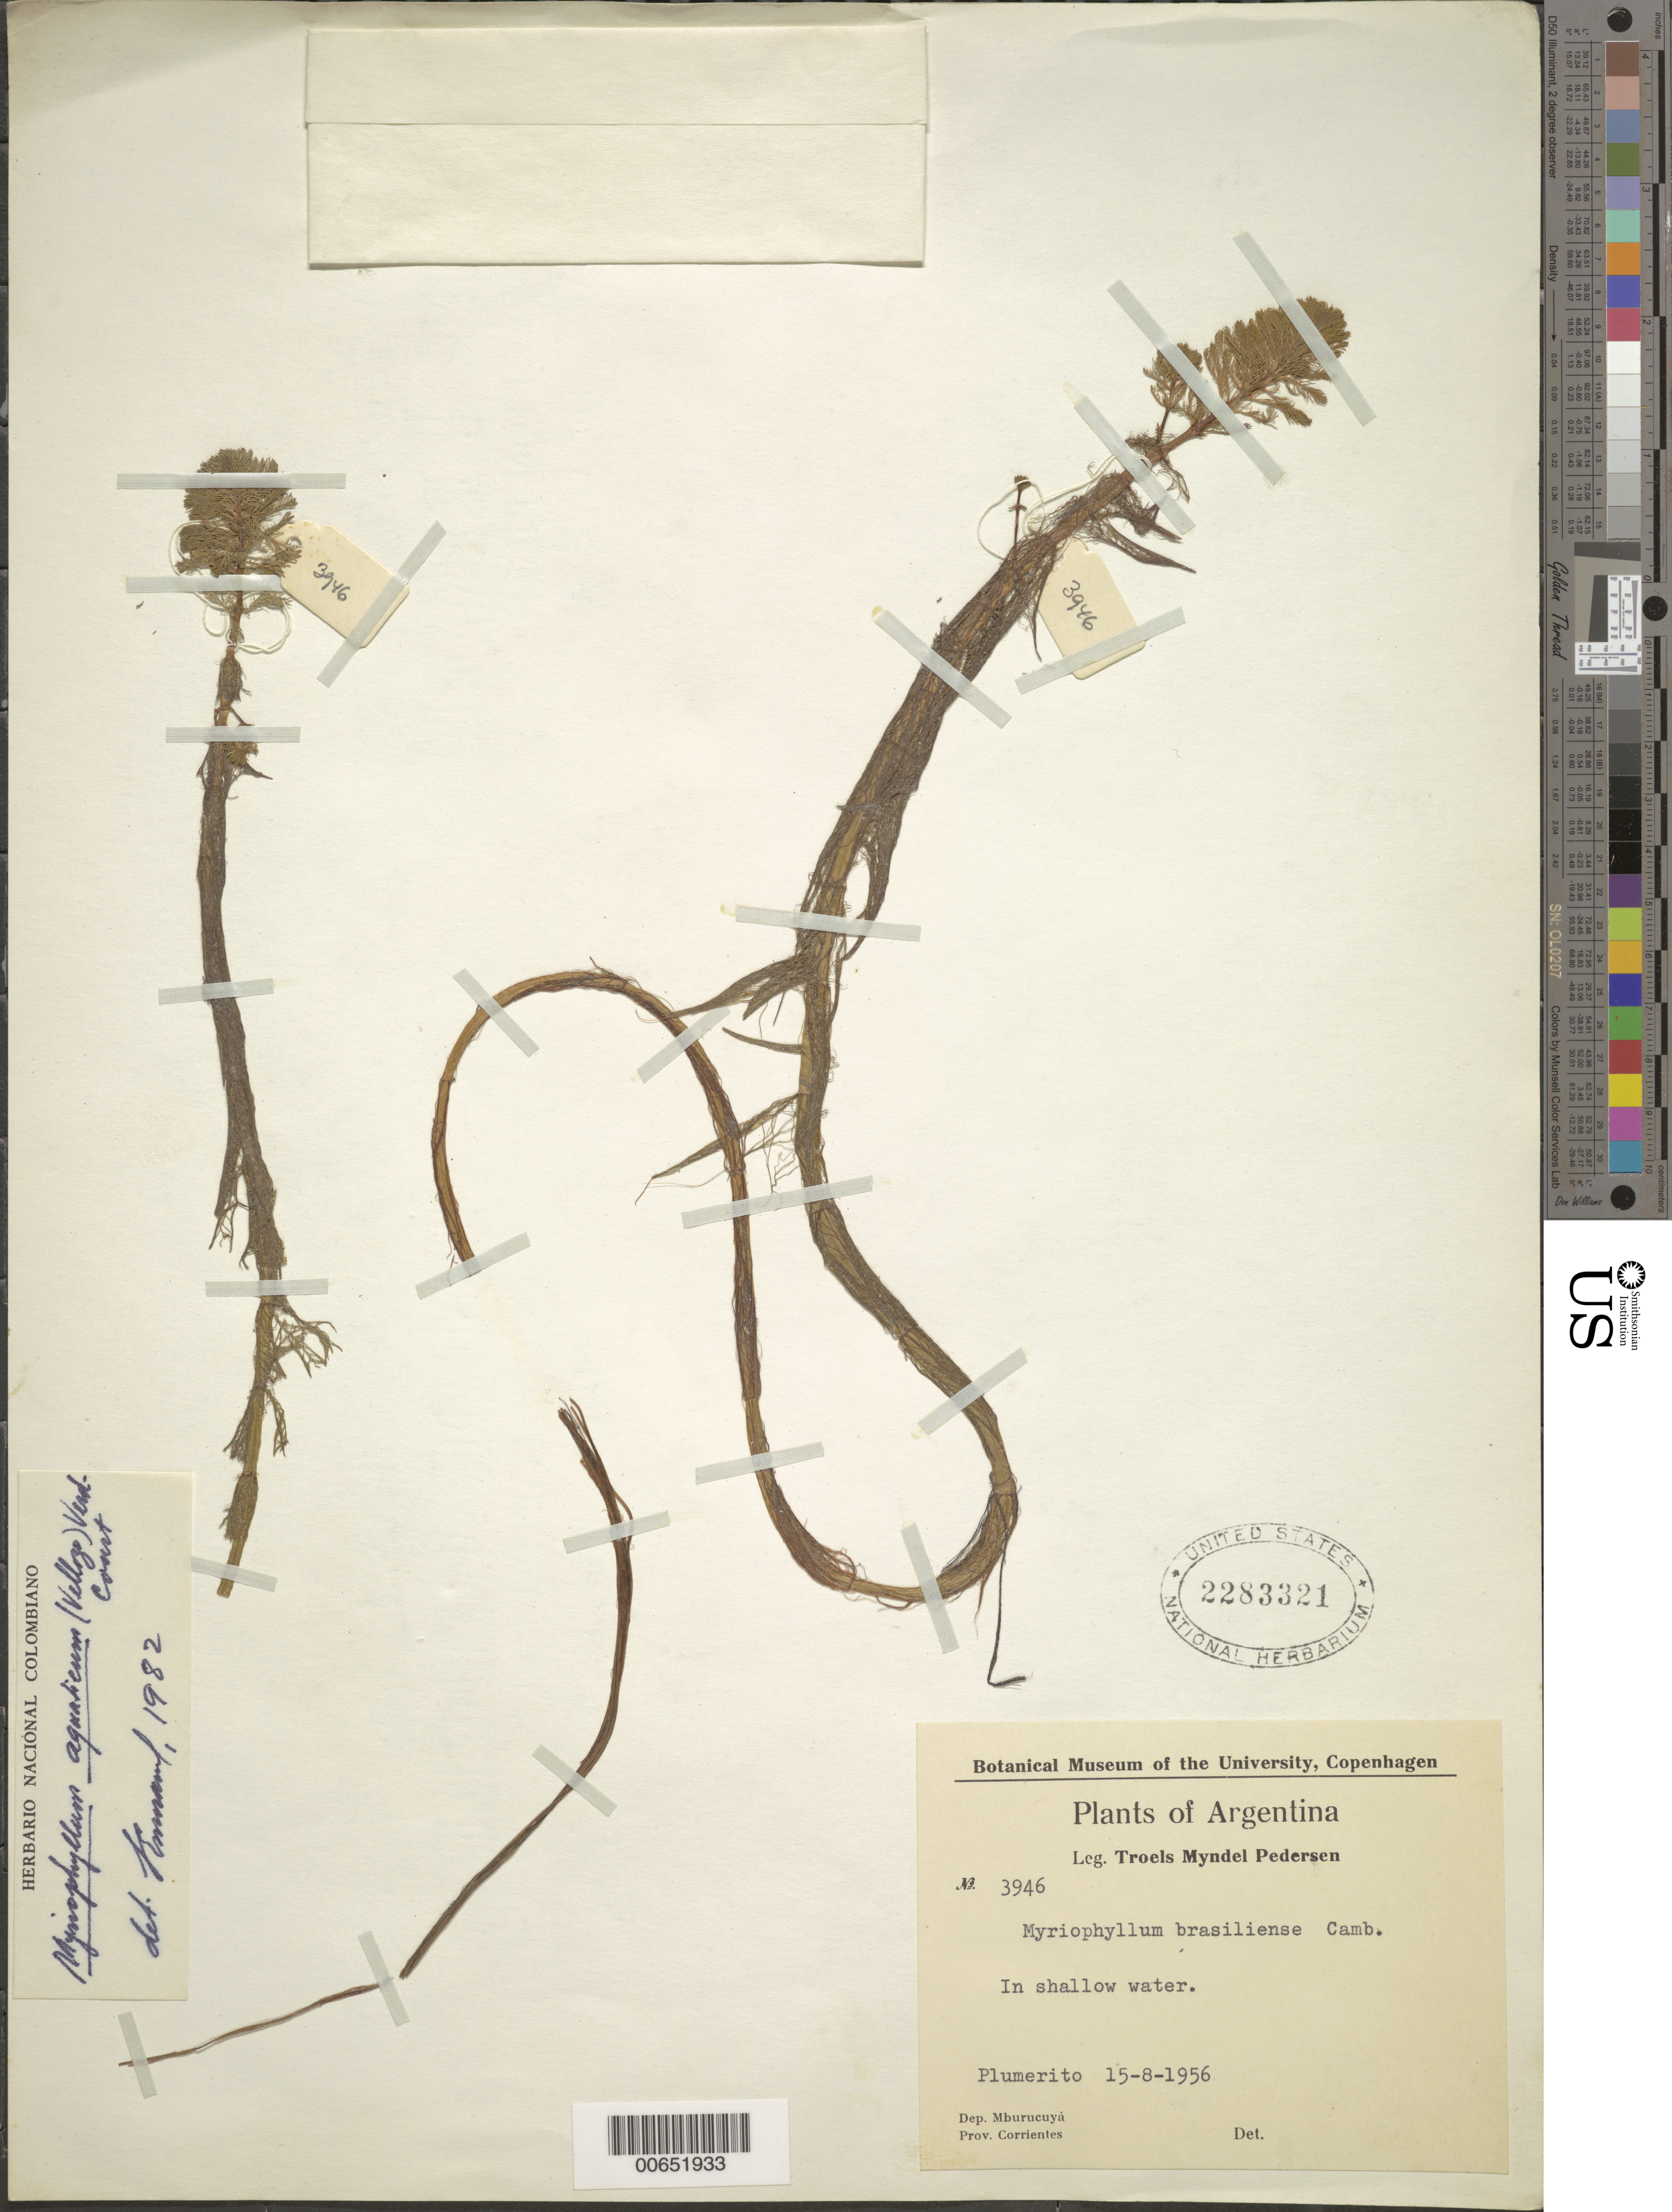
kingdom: Plantae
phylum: Tracheophyta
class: Magnoliopsida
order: Saxifragales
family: Haloragaceae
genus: Myriophyllum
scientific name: Myriophyllum aquaticum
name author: (Vell.) Verdc.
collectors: T. M. Pedersen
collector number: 3946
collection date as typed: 15 Aug 1956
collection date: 1956-08-15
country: Argentina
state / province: Corrientes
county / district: Mburucuyá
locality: Plumerito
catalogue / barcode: US 2283321